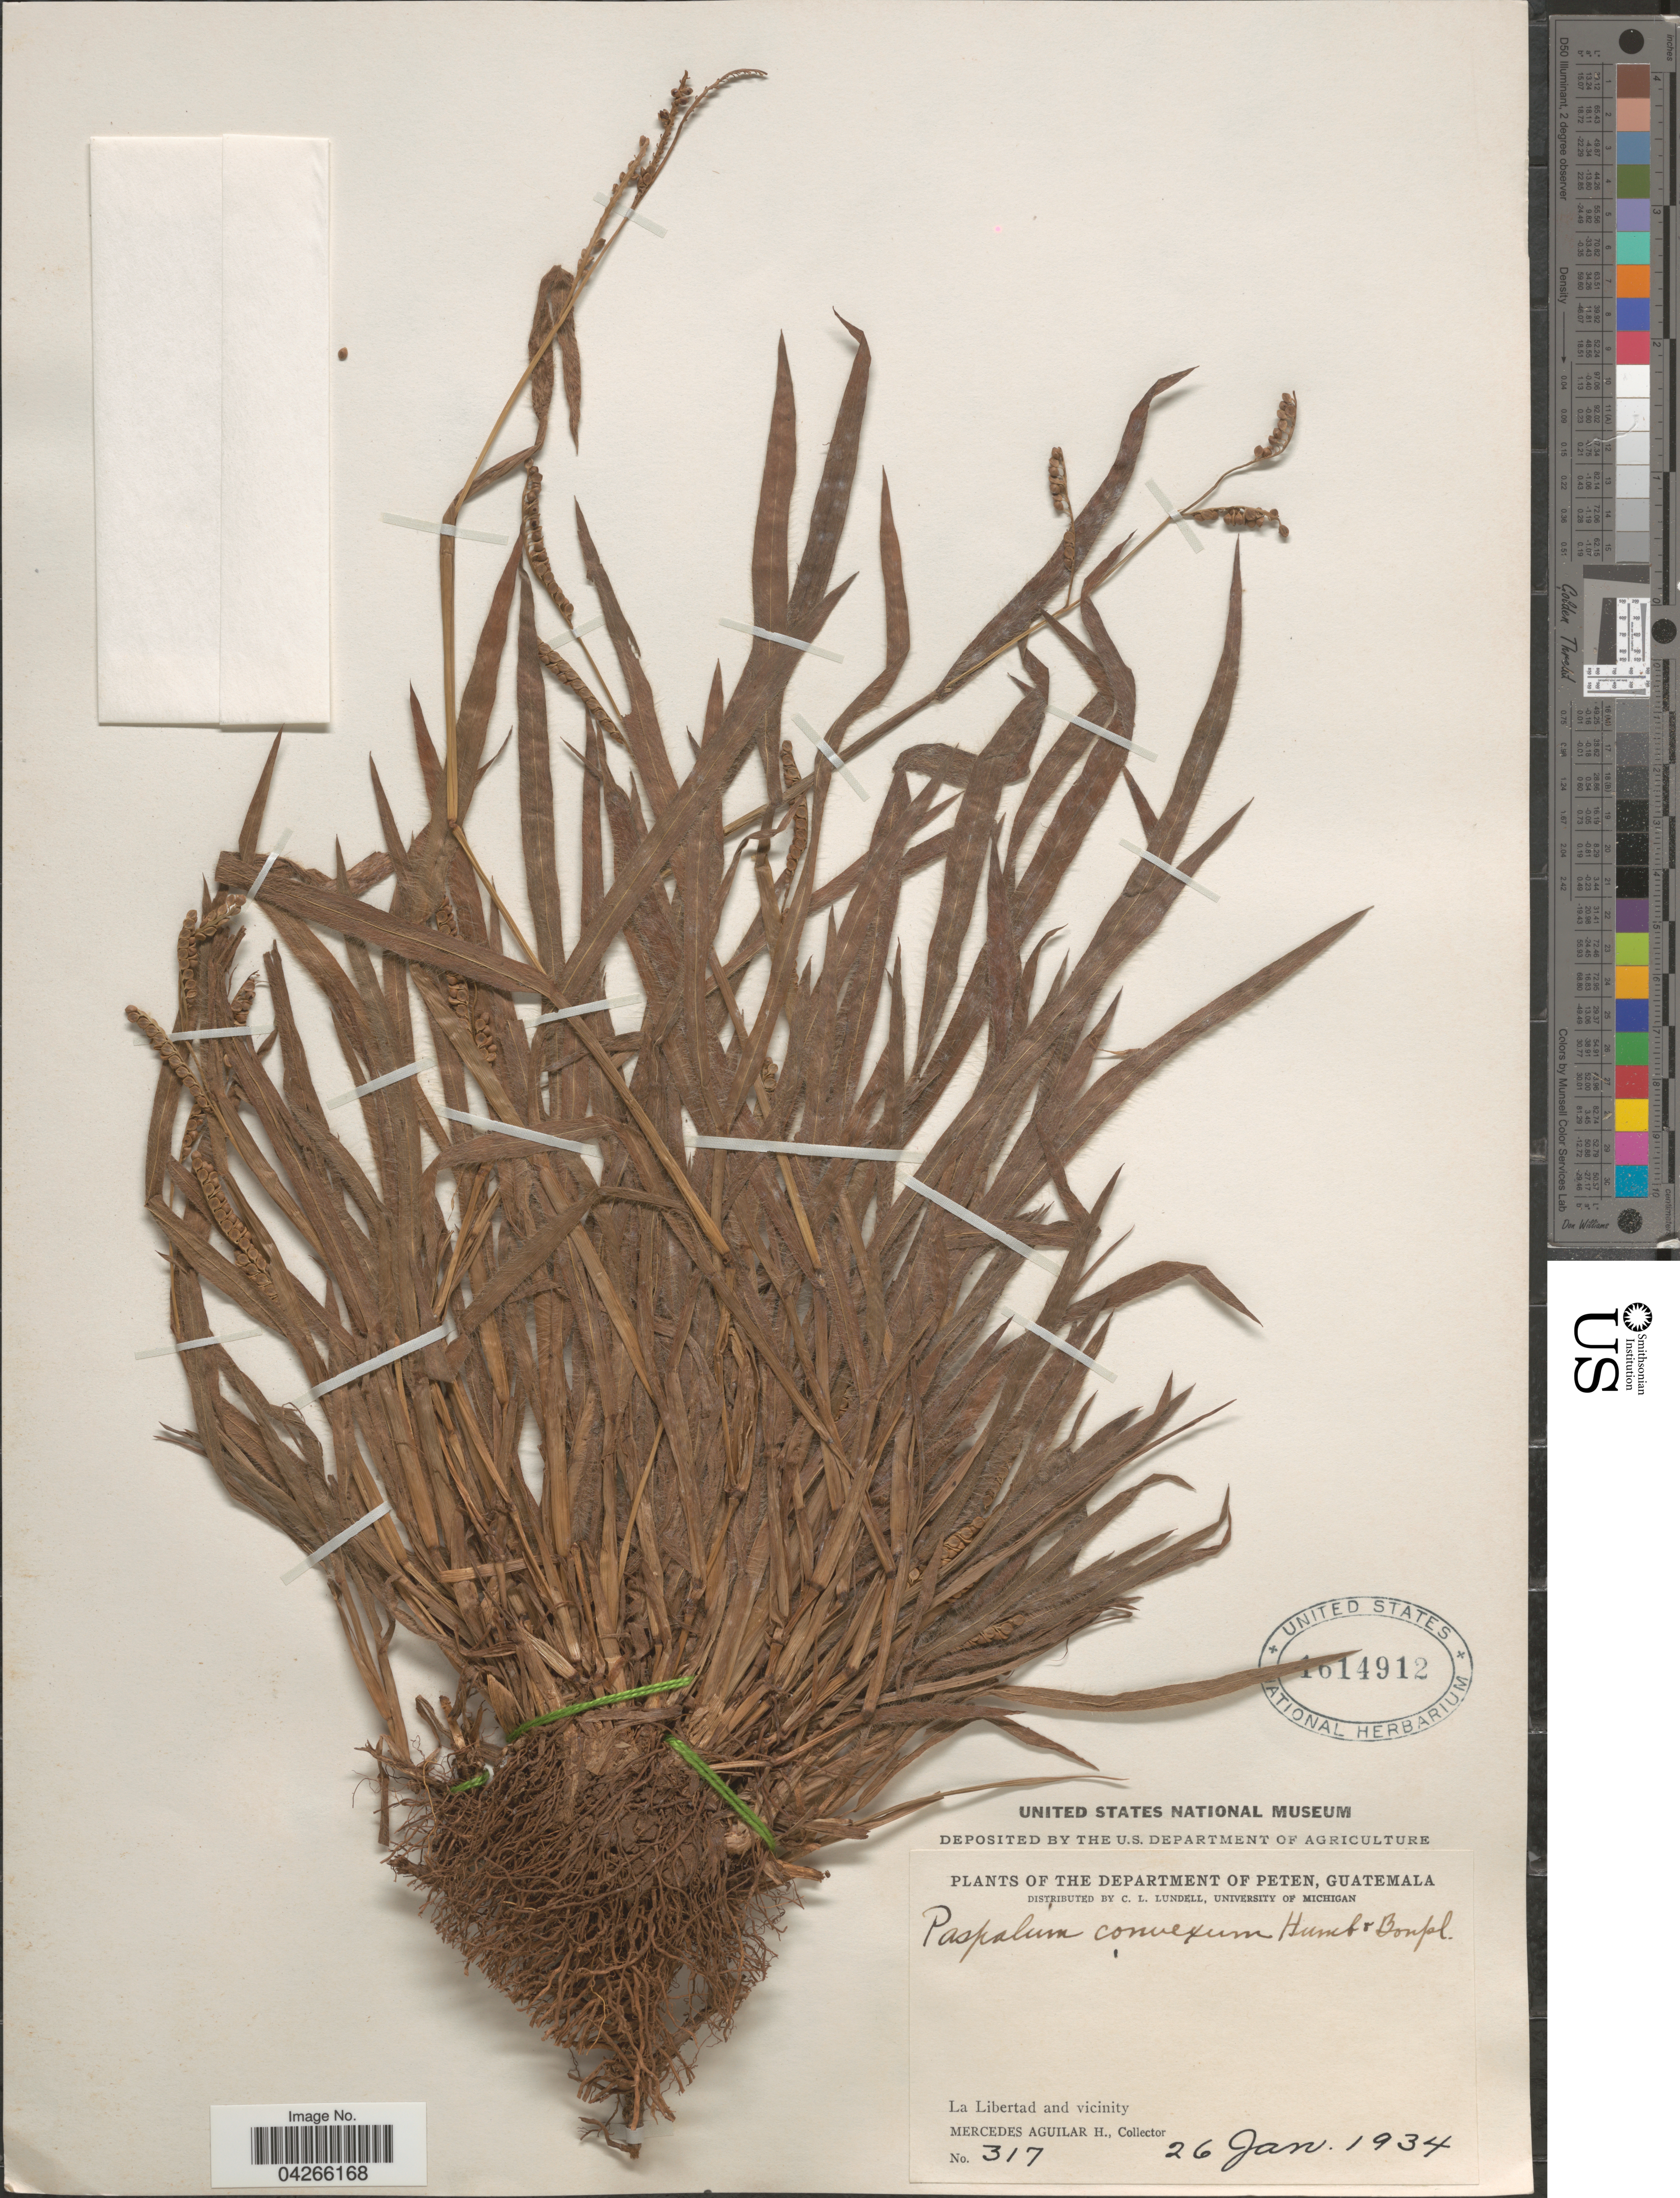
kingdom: Plantae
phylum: Tracheophyta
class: Liliopsida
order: Poales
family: Poaceae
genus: Paspalum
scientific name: Paspalum convexum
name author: Humb. & Bonpl. ex Flüggé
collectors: M. Aguilar H.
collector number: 317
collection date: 1934-01-26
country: Guatemala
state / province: El Peten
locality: The Department of Peten. La Libertad and vicinity.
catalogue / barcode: US 1614912